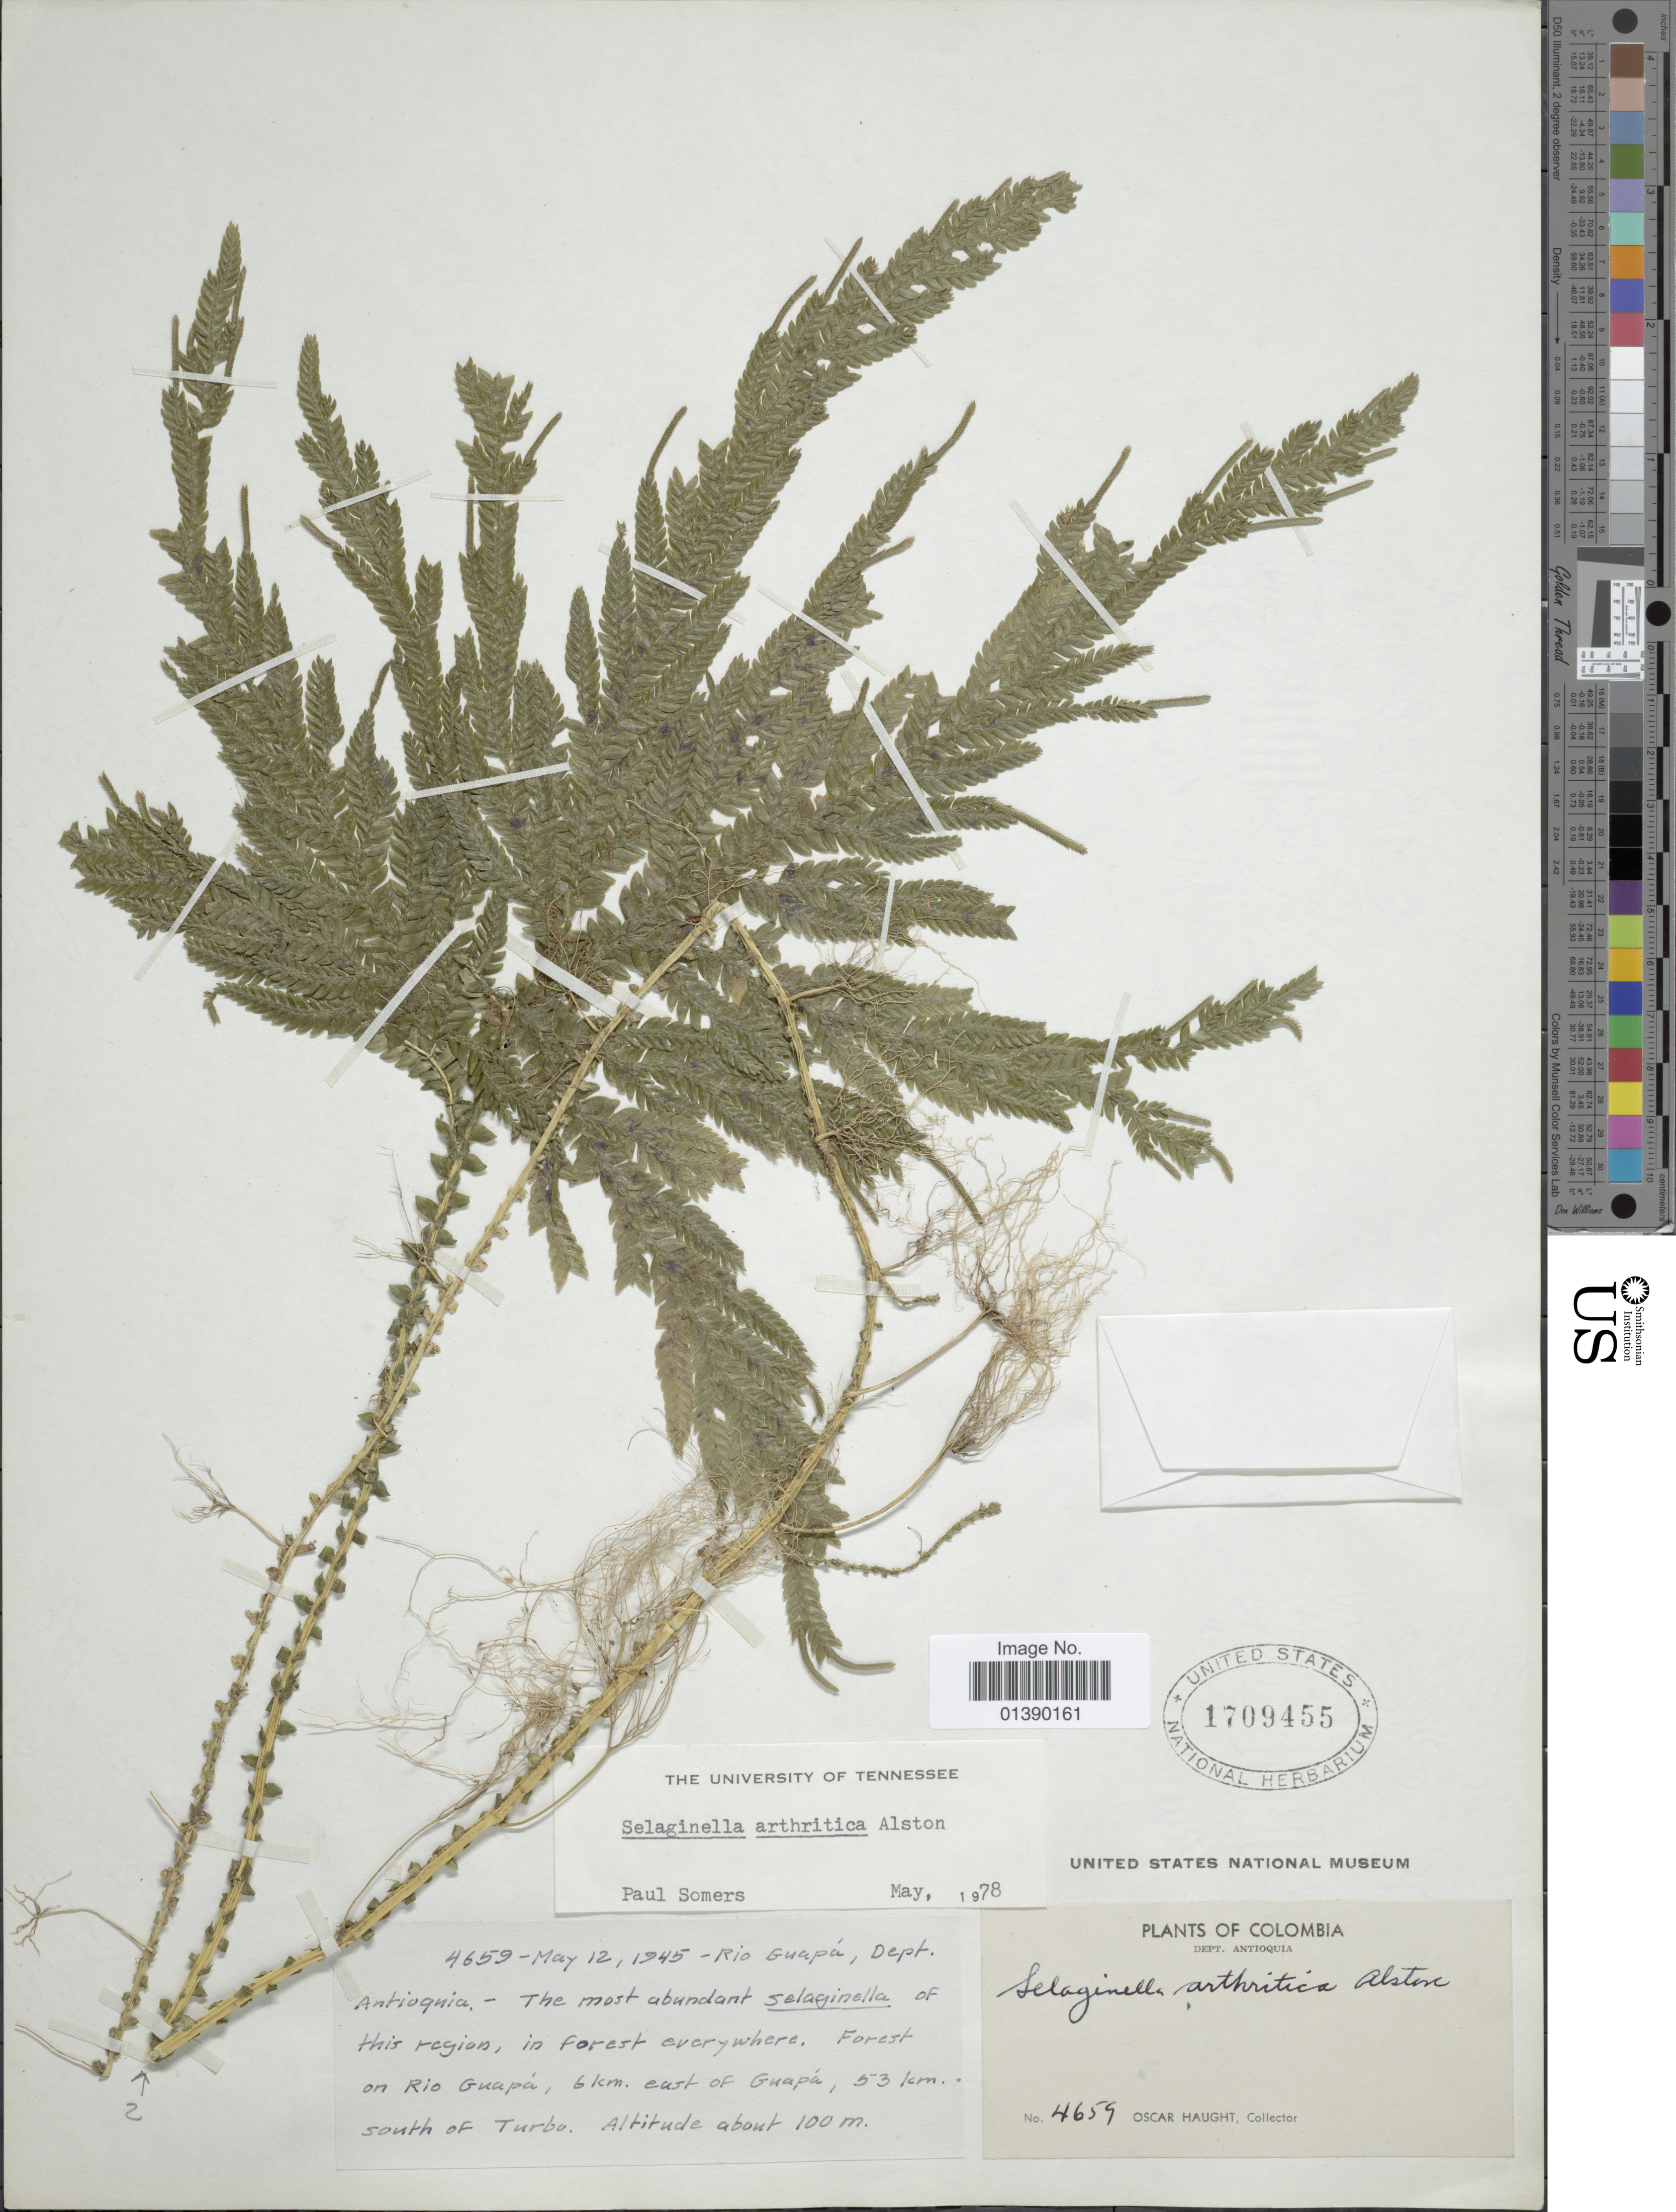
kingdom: Plantae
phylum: Tracheophyta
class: Lycopodiopsida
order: Selaginellales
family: Selaginellaceae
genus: Selaginella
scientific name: Selaginella arthritica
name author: Alston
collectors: O. L. Haught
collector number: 4659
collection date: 1945-05-12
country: Colombia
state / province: Antioquia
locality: Rio Guapá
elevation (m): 100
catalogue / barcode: US 1709455